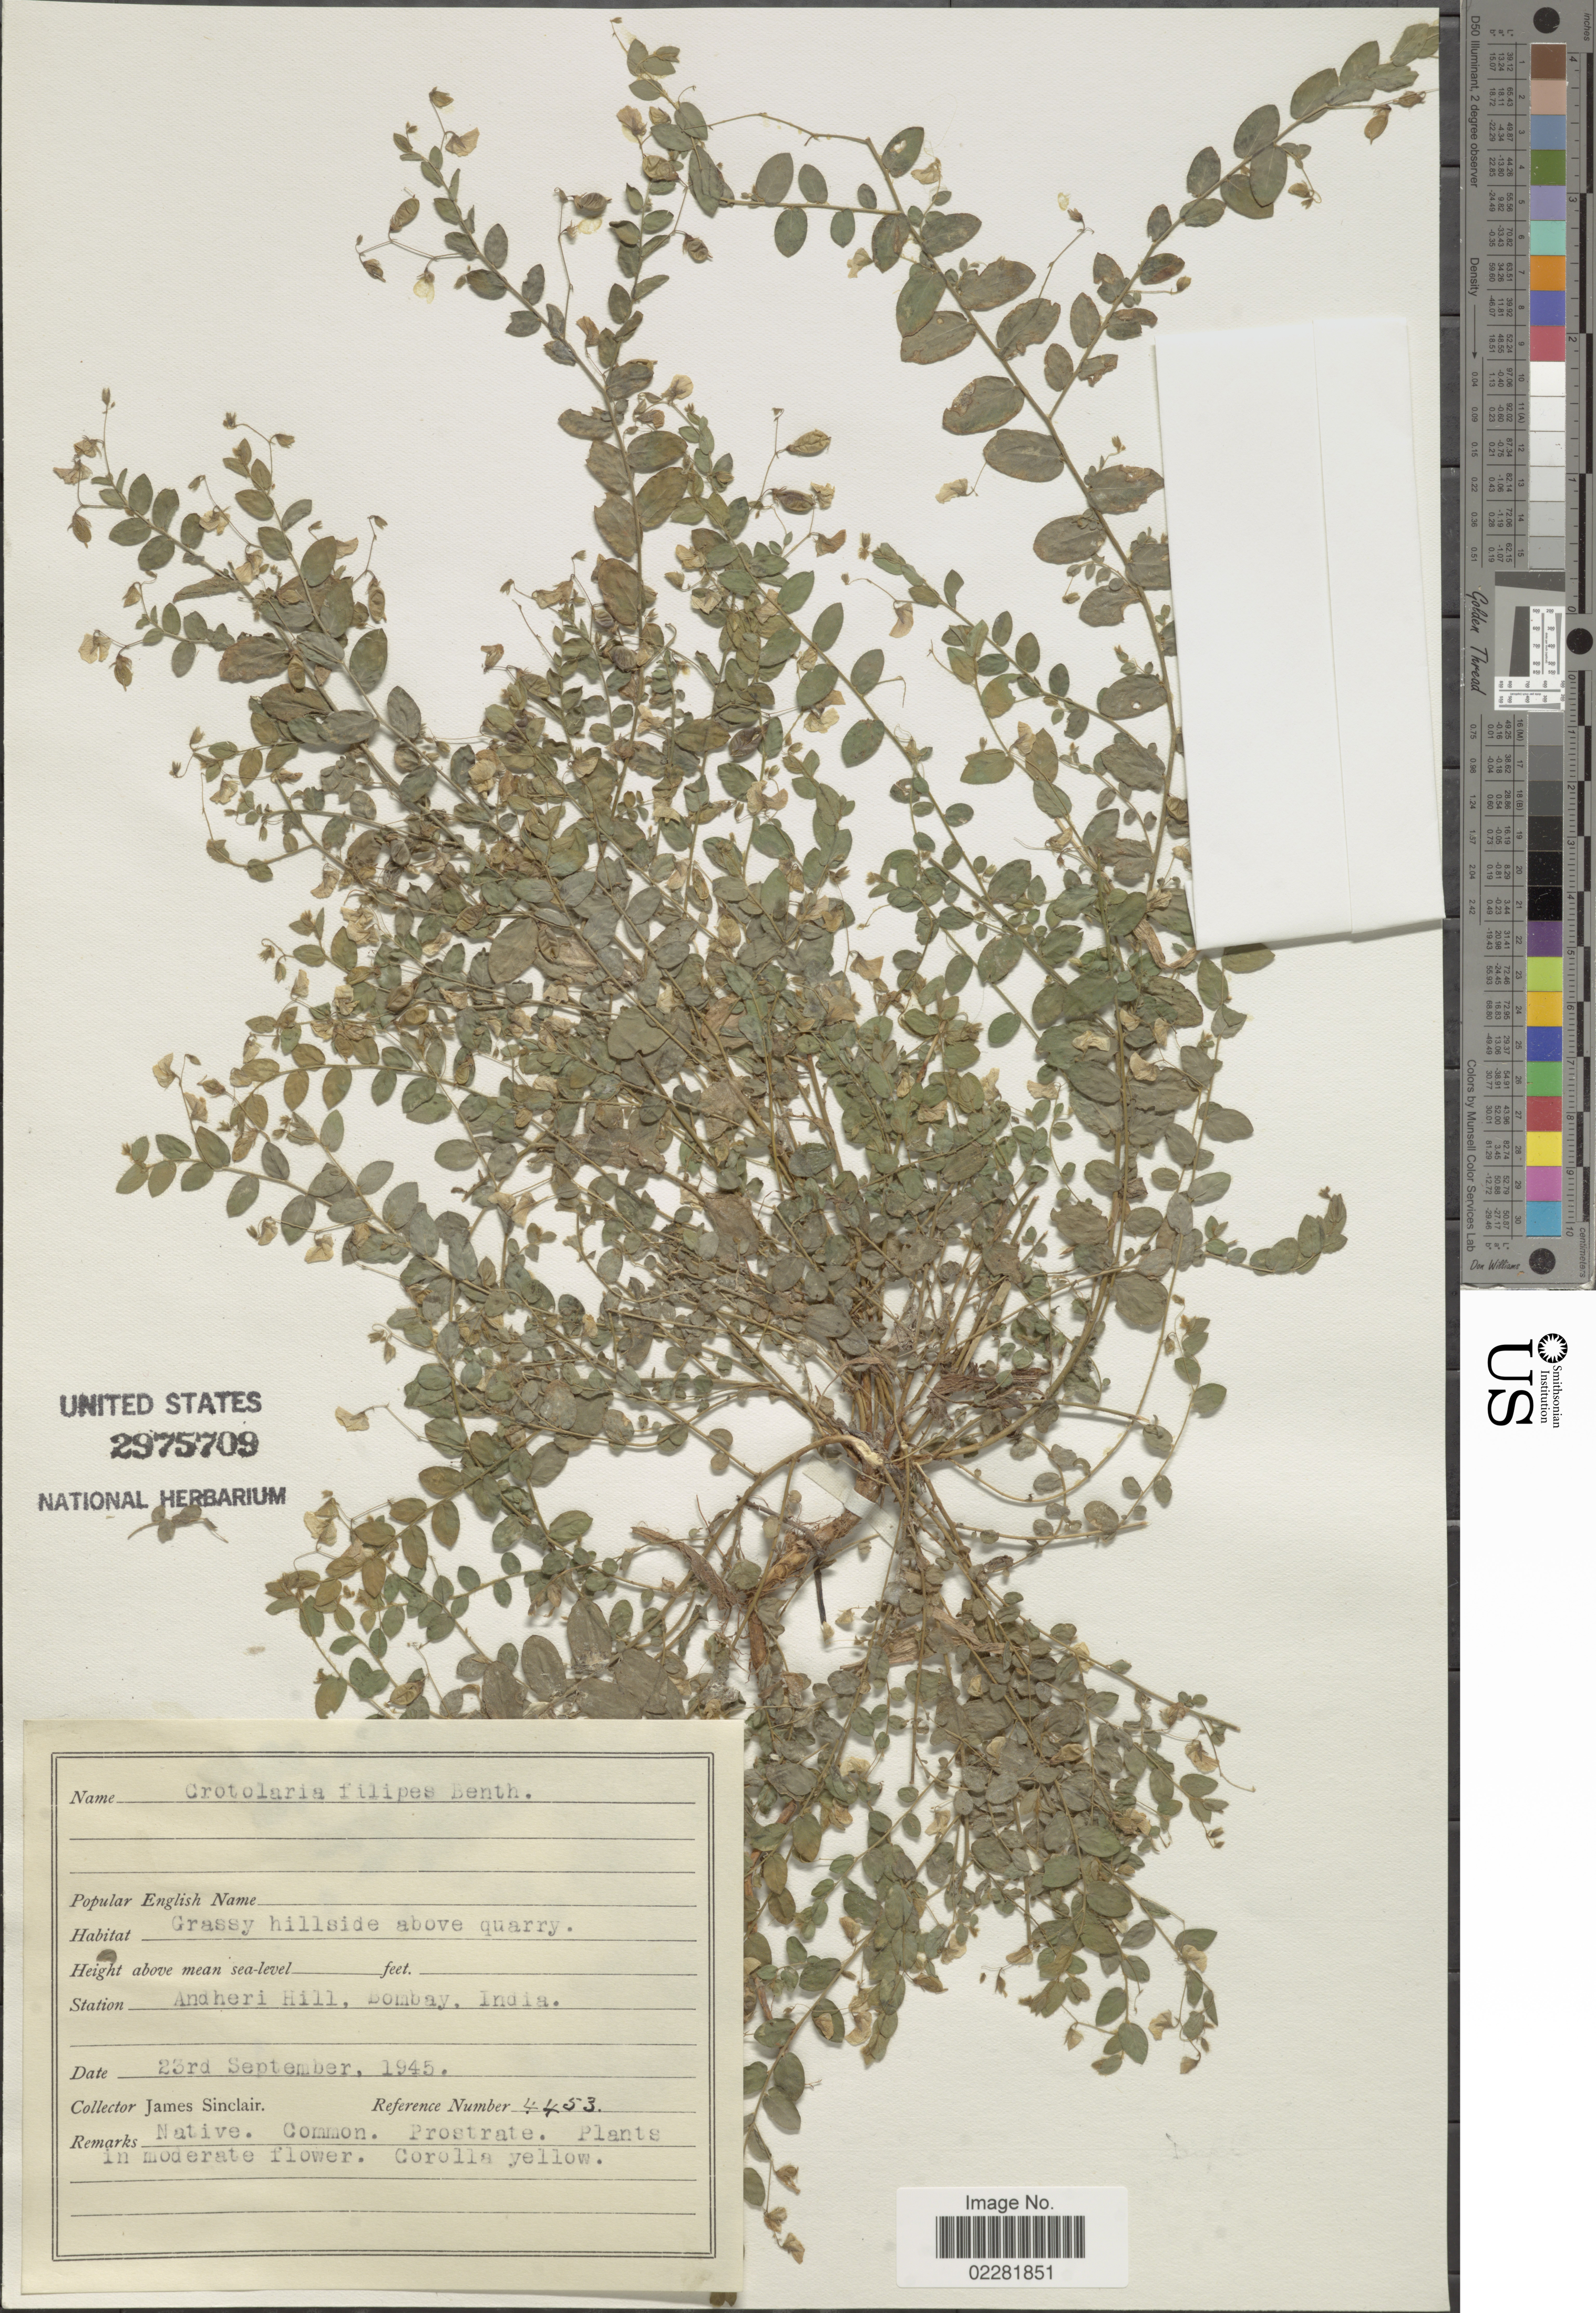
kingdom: Plantae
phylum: Tracheophyta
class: Magnoliopsida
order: Fabales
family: Fabaceae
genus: Crotalaria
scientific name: Crotalaria filipes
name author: Benth.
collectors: J. Sinclair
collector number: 4453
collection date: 1945-09-23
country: India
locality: Andheri Hill, Bombay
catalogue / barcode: US 2975709